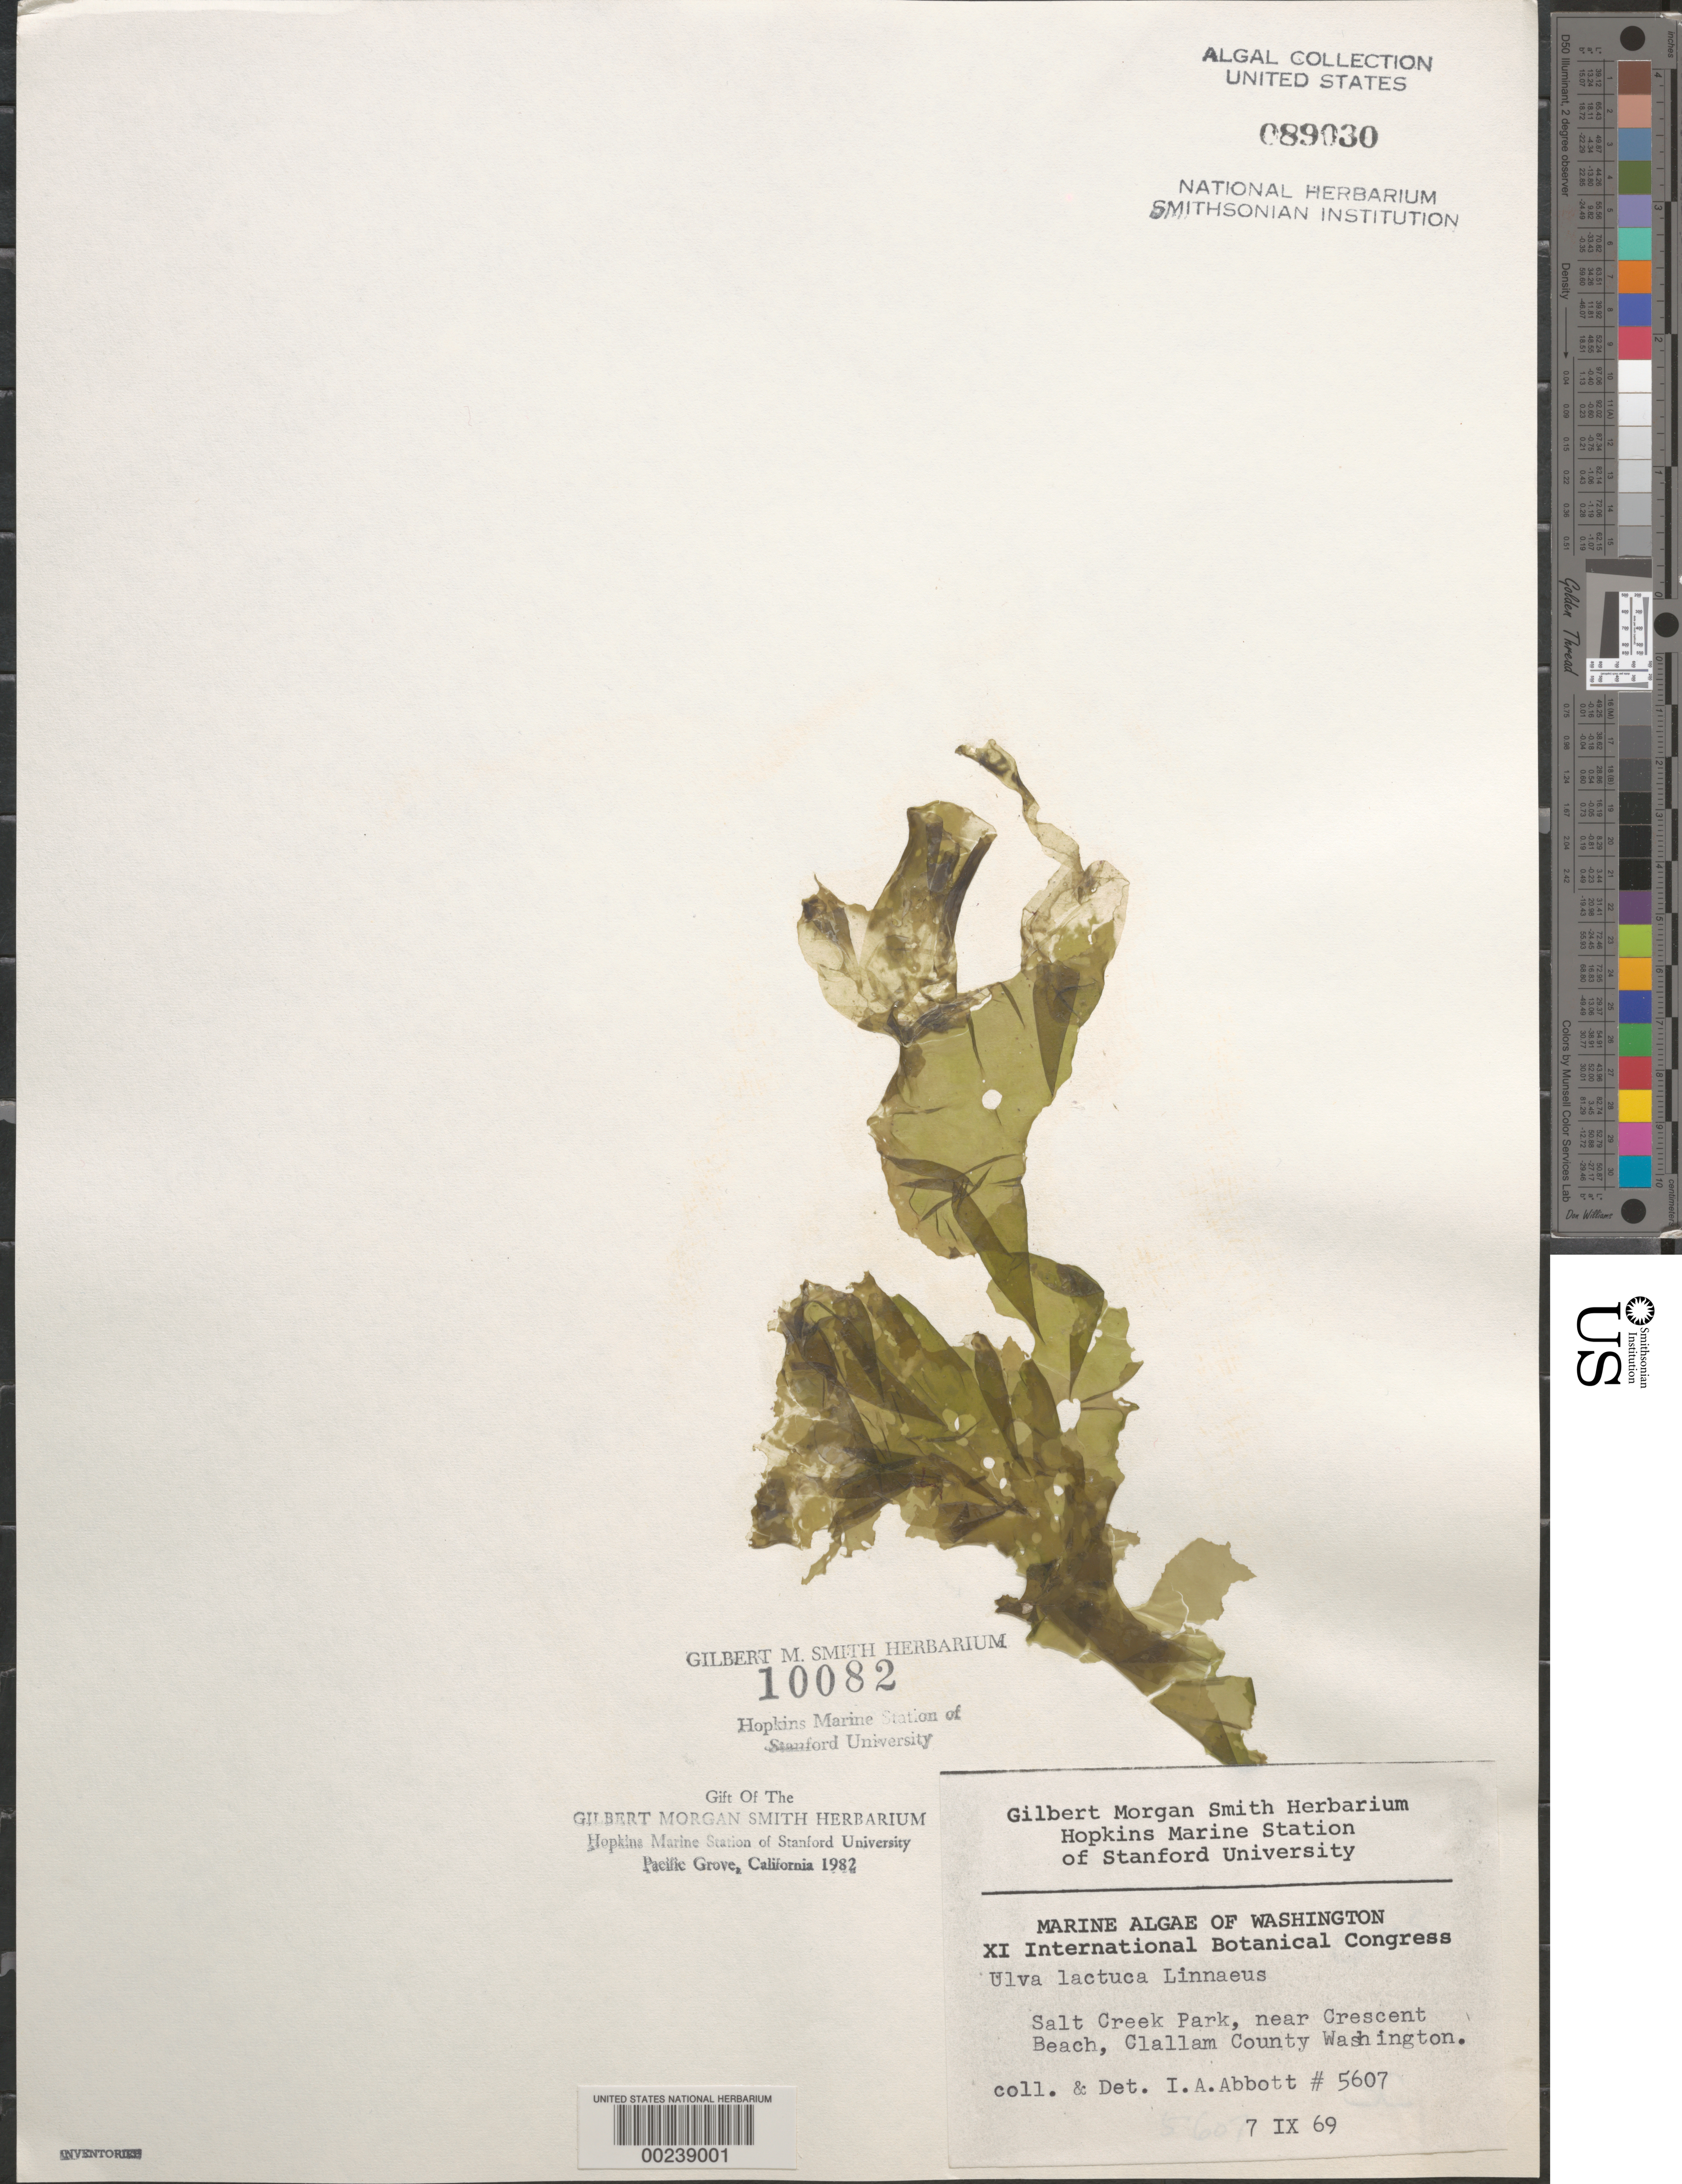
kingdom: Plantae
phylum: Chlorophyta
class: Ulvophyceae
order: Ulvales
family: Ulvaceae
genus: Ulva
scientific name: Ulva lactuca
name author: L.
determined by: Abbott, Isabella A.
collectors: I. A. Abbott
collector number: IAA 5607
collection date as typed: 07 Sep 1969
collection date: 1969-09-07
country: United States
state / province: Washington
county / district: Clallam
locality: Salt Creek Park, near Crescent Beach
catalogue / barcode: US 89030